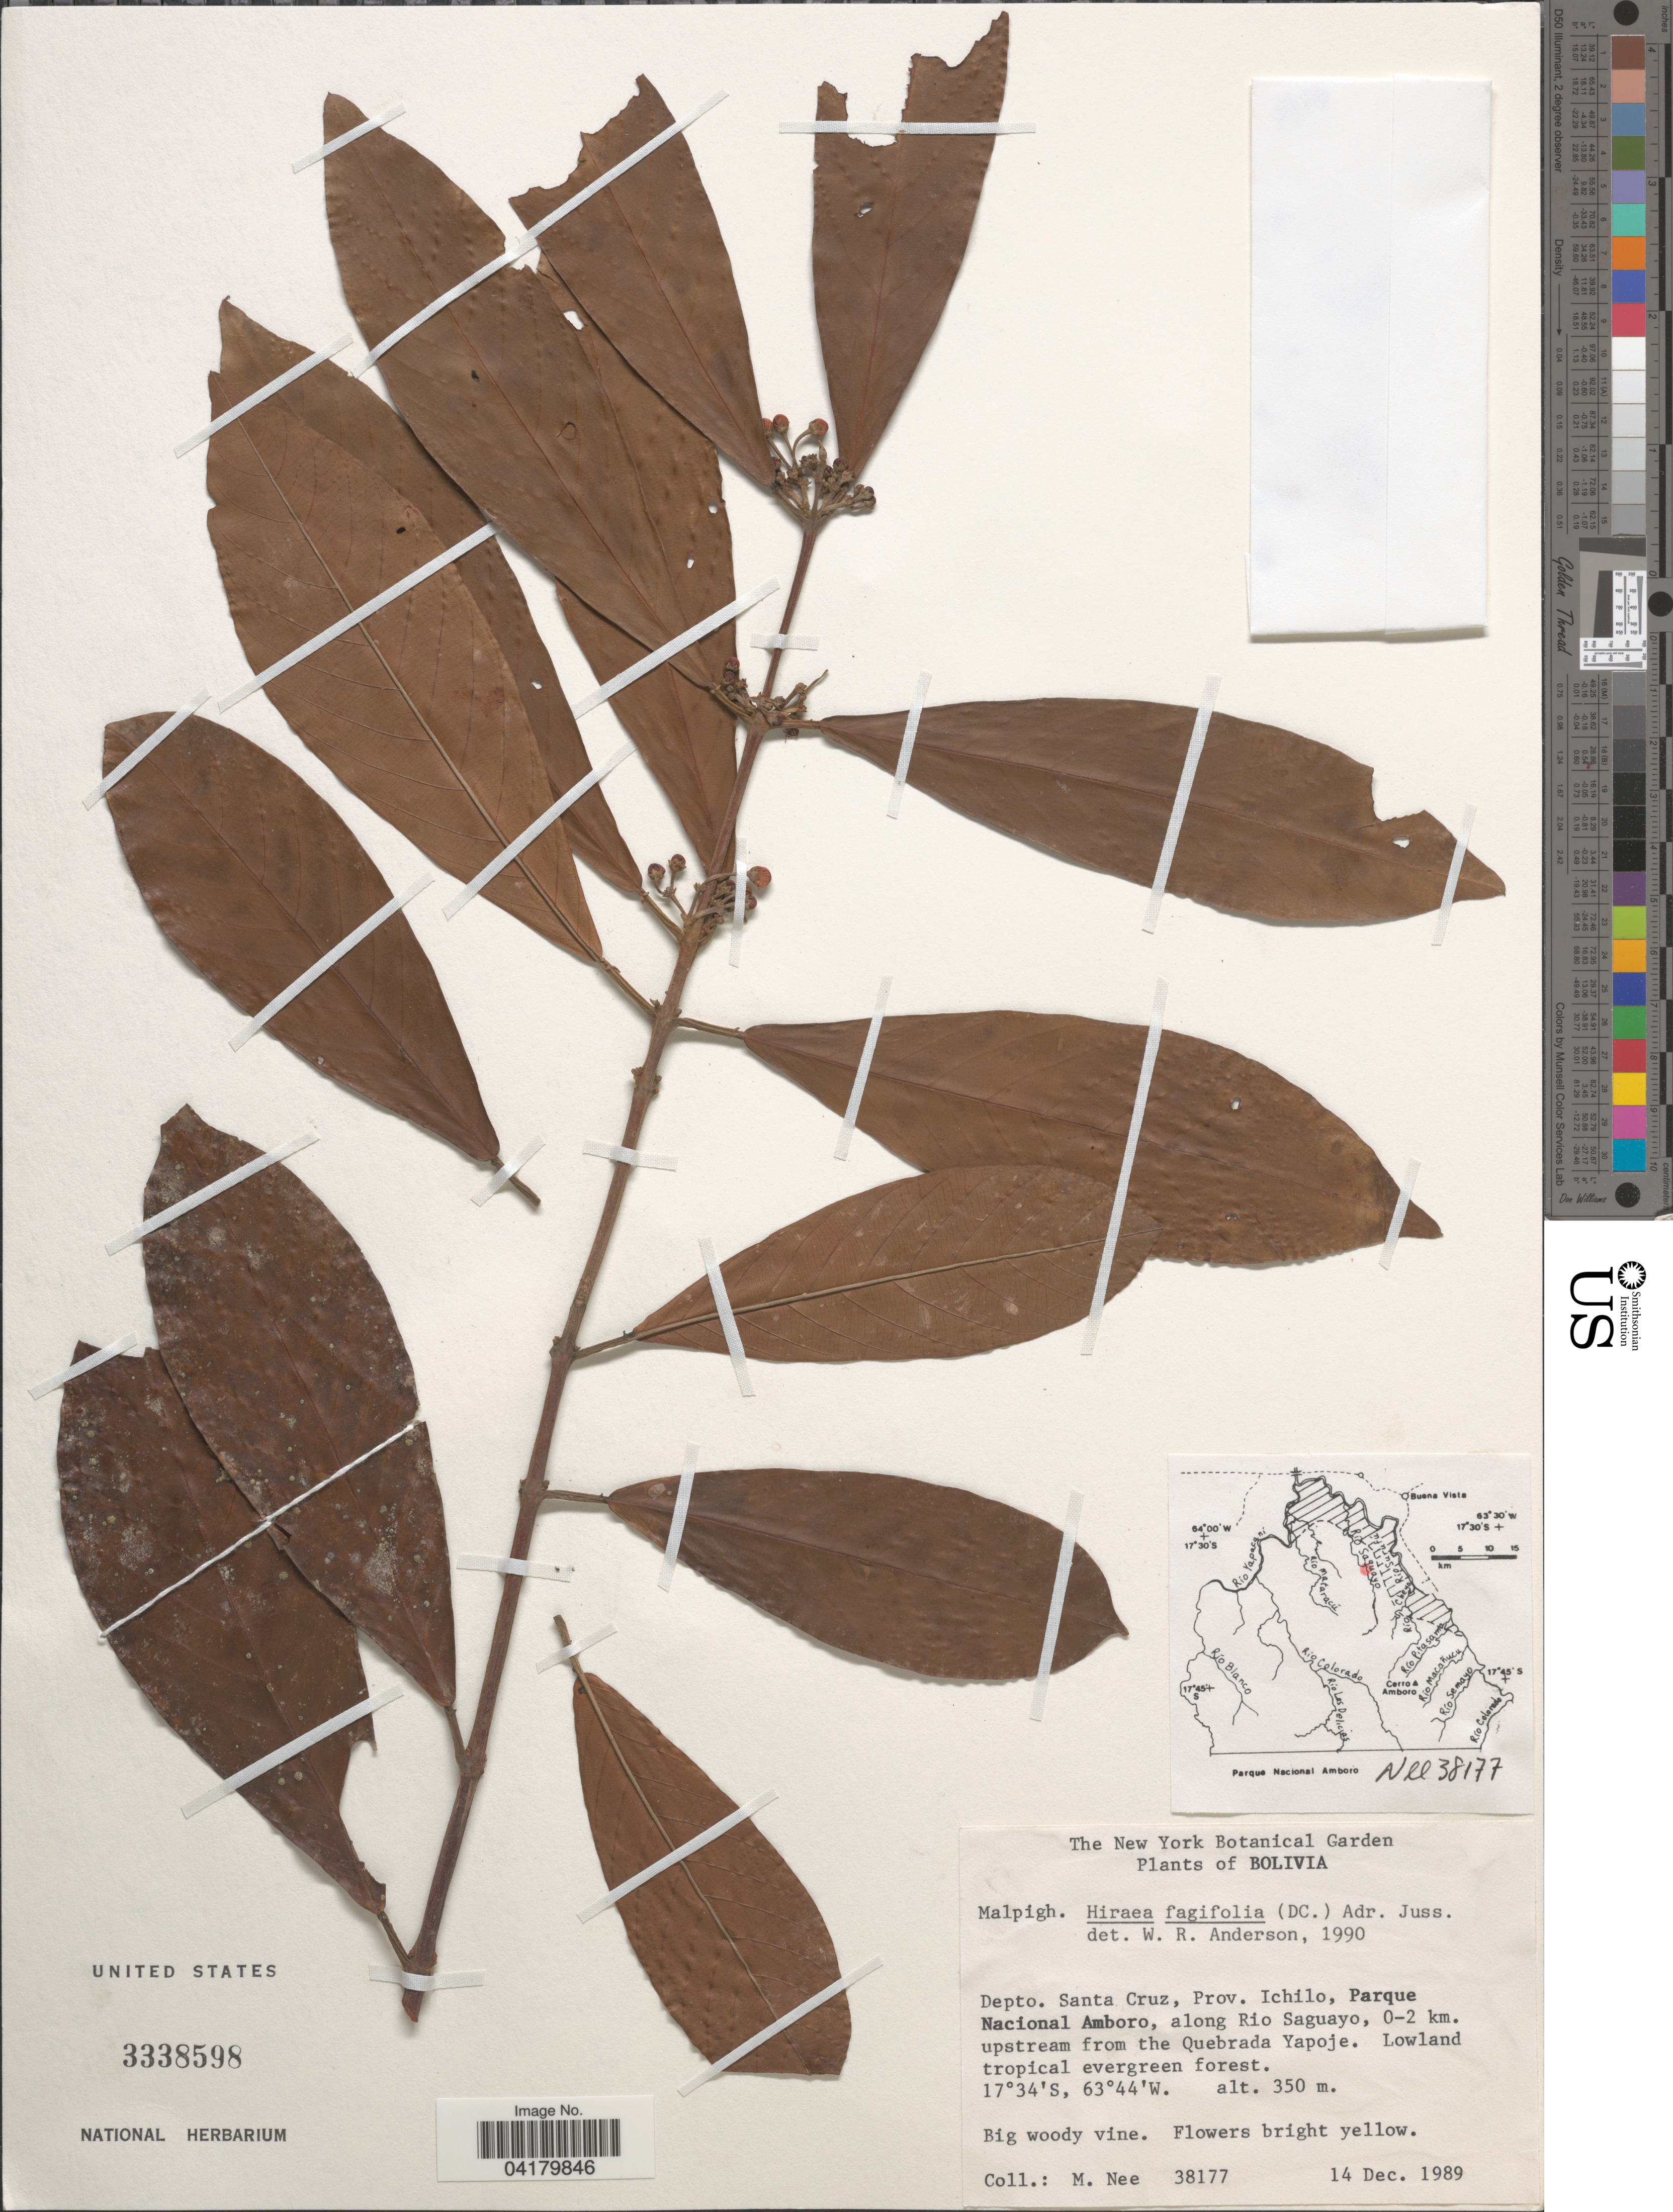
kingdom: Plantae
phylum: Tracheophyta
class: Magnoliopsida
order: Malpighiales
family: Malpighiaceae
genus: Hiraea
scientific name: Hiraea fagifolia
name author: (DC.) A. Juss.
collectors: M. Nee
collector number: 38177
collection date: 1989-12-14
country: Bolivia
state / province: Santa Cruz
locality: Depto. Santa Cruz, Prov. Ichilo, Parque Nacional Amboro, along Rio Saguayo, 0-2 km. upstream from the Quebrada Yapoje.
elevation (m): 350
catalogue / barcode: US 3338598